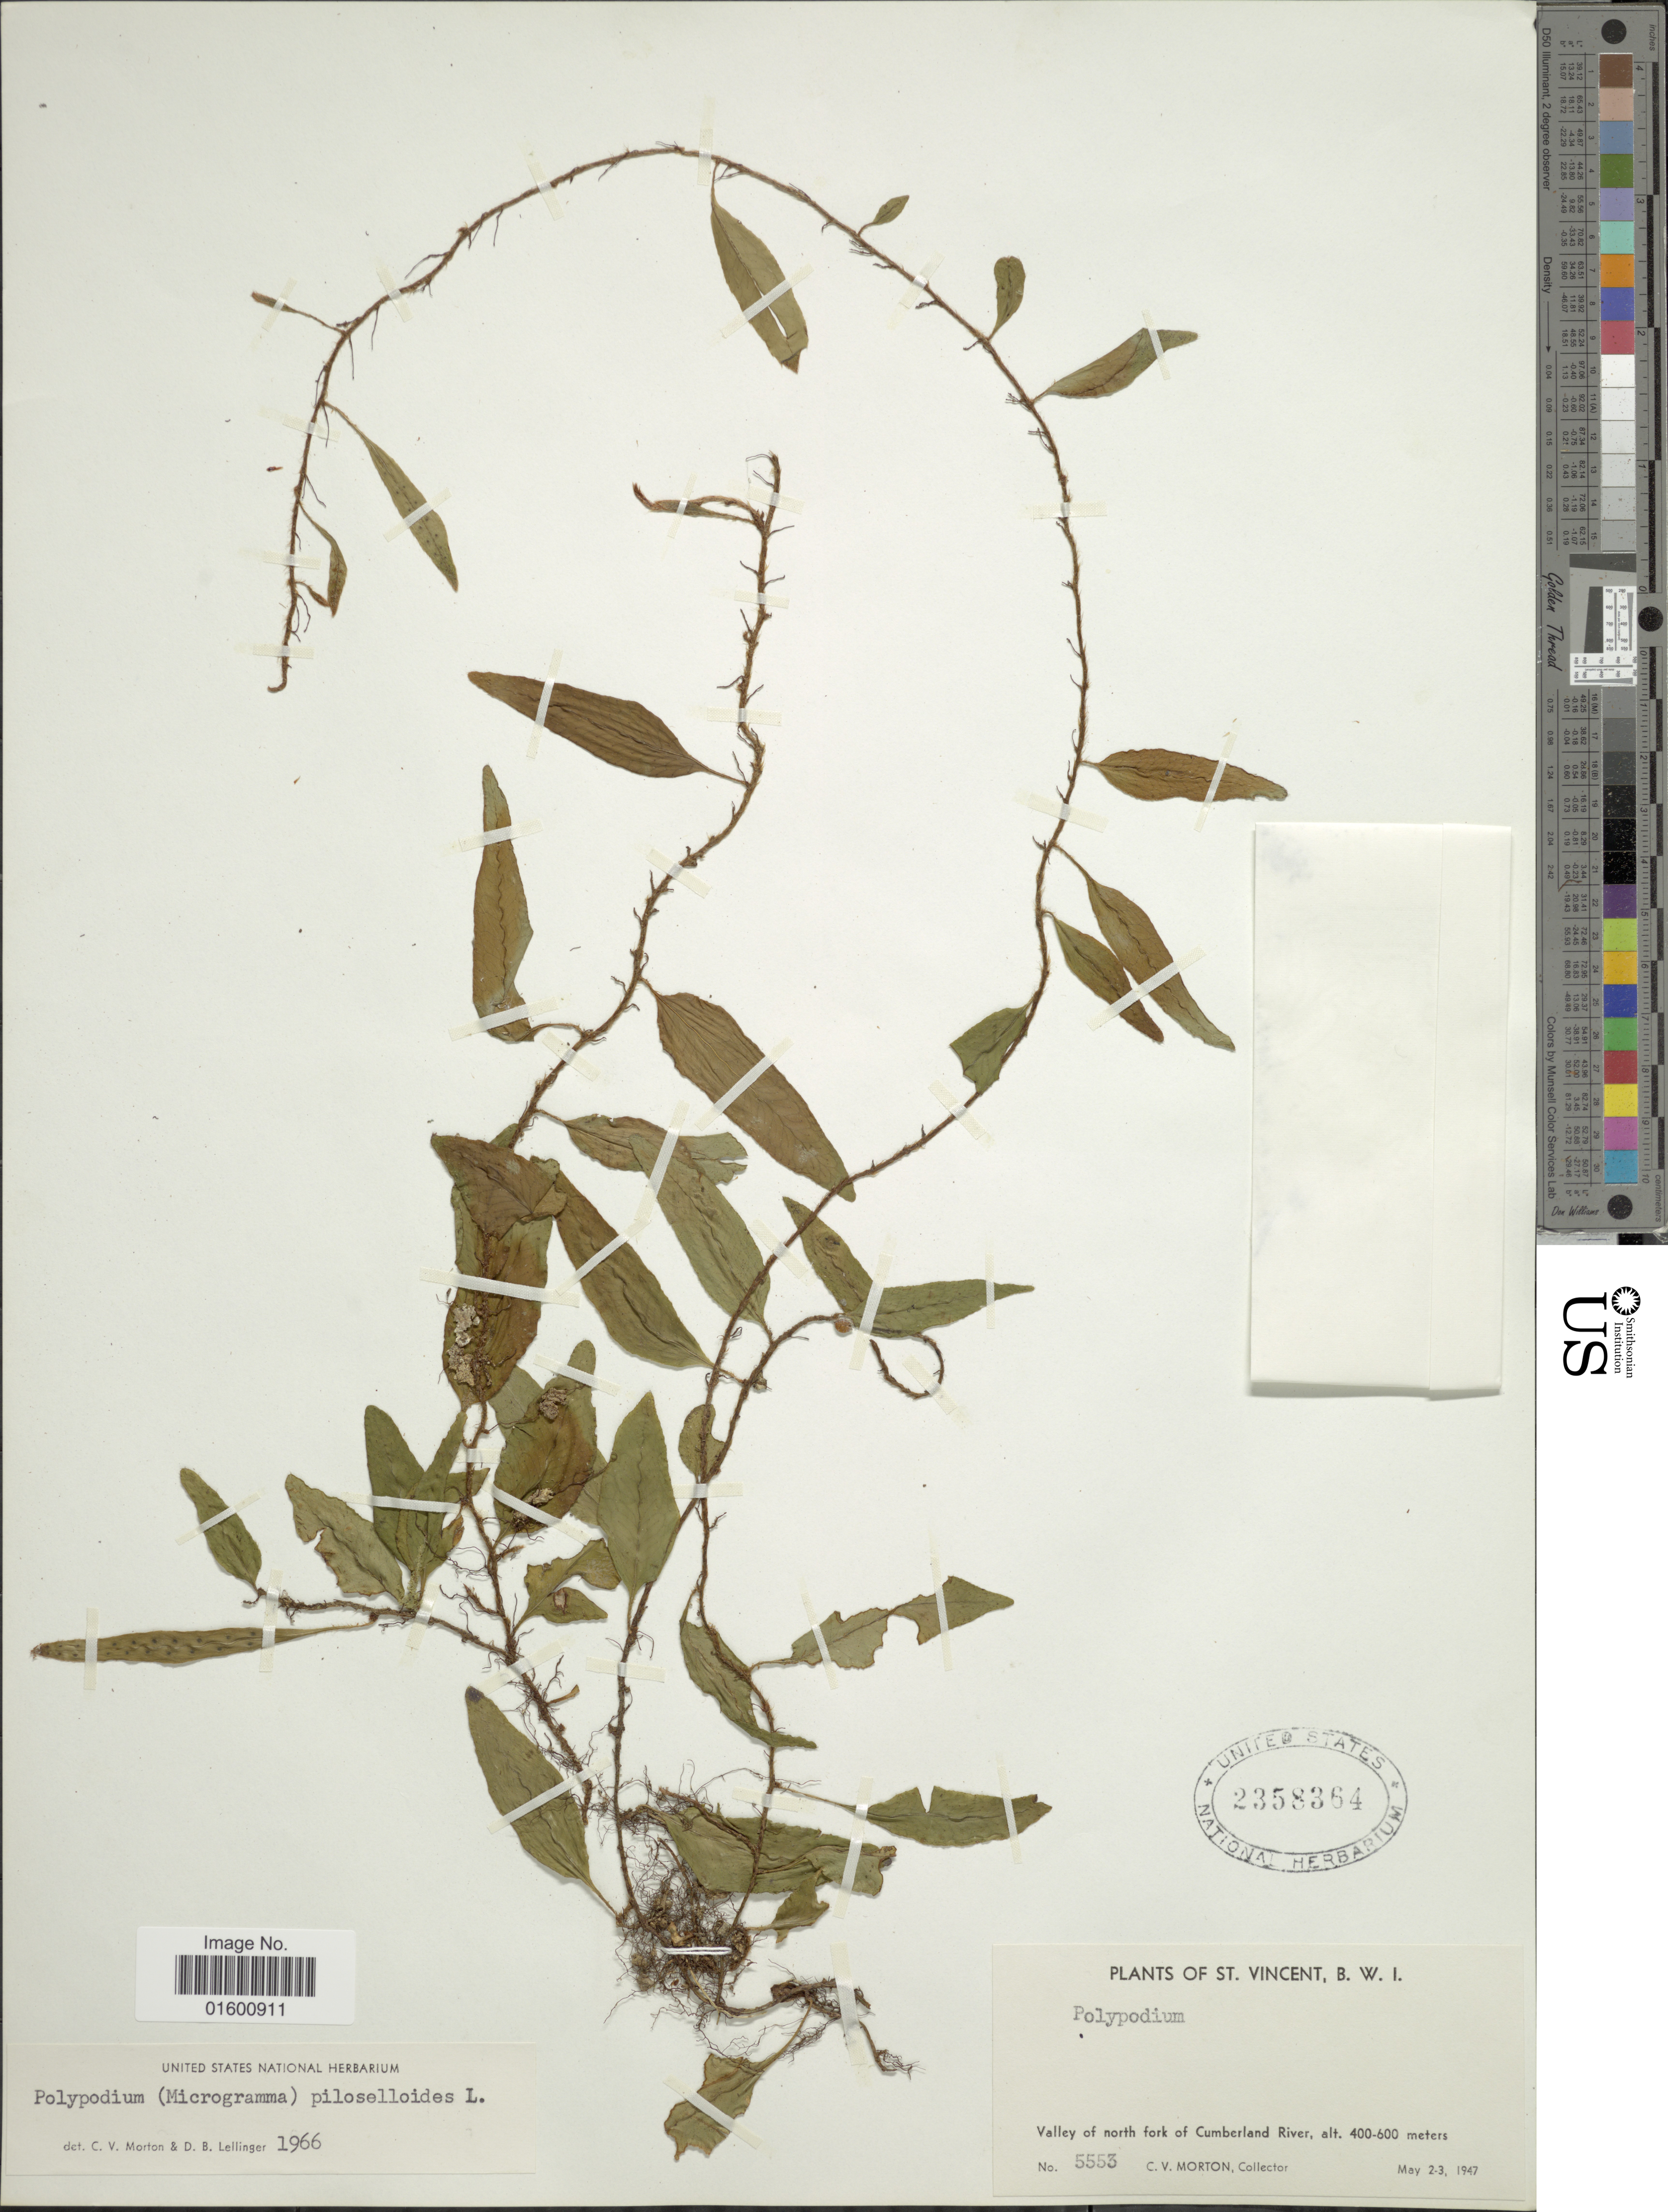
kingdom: Plantae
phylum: Tracheophyta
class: Polypodiopsida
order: Polypodiales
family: Polypodiaceae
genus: Microgramma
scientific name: Microgramma piloselloides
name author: (L.) Copel.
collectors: C. V. Morton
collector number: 5553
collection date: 1947-05-02/1947-05-03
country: St. Vincent - Grenadines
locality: Valley of north fork of Cumberland River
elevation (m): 400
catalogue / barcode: US 2358364